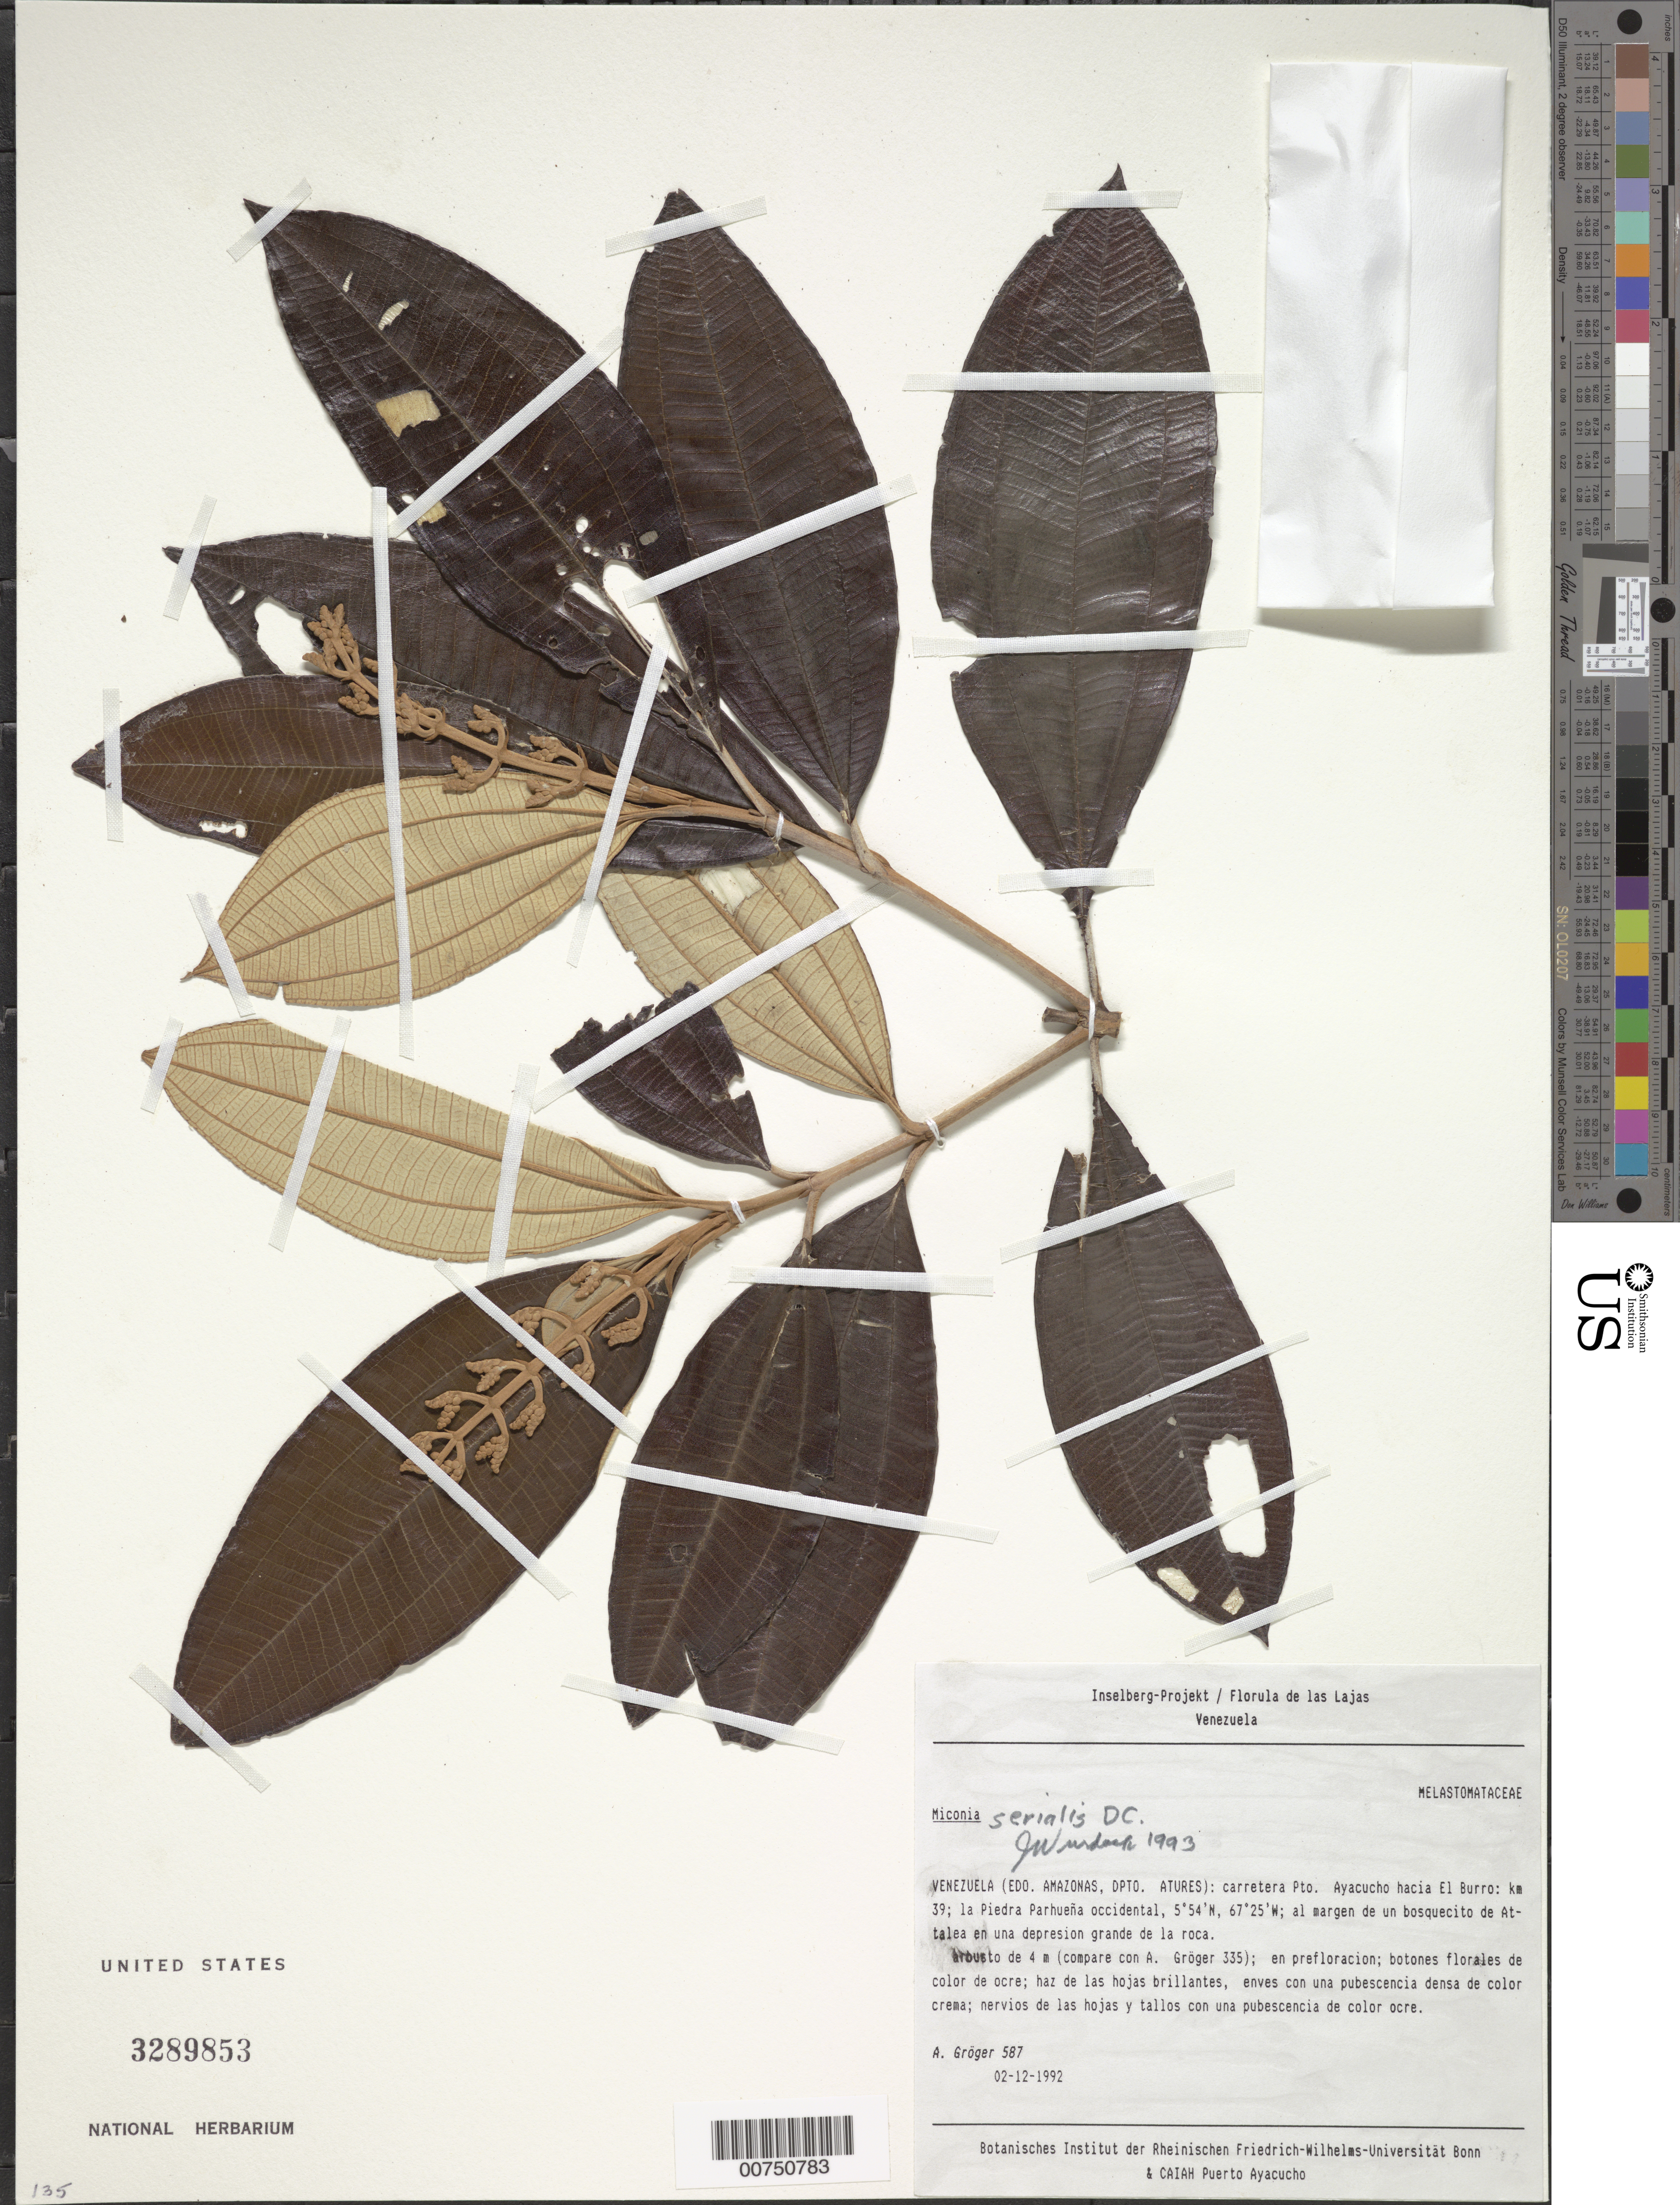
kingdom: Plantae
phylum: Tracheophyta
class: Magnoliopsida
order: Myrtales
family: Melastomataceae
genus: Miconia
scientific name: Miconia serialis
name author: DC.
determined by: Wurdack, John J., (US), US (UNITED STATES)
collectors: A. Gröger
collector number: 587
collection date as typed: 2-Dec-92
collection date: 1992-12-02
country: Venezuela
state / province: Amazonas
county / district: Atures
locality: Puerto Ayacucho hacia El burro: km 39; la Piedra Parhuena occidental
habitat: Margen de un bosquecito de Atalea en una depresion grande de la roca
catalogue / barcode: US 3289853